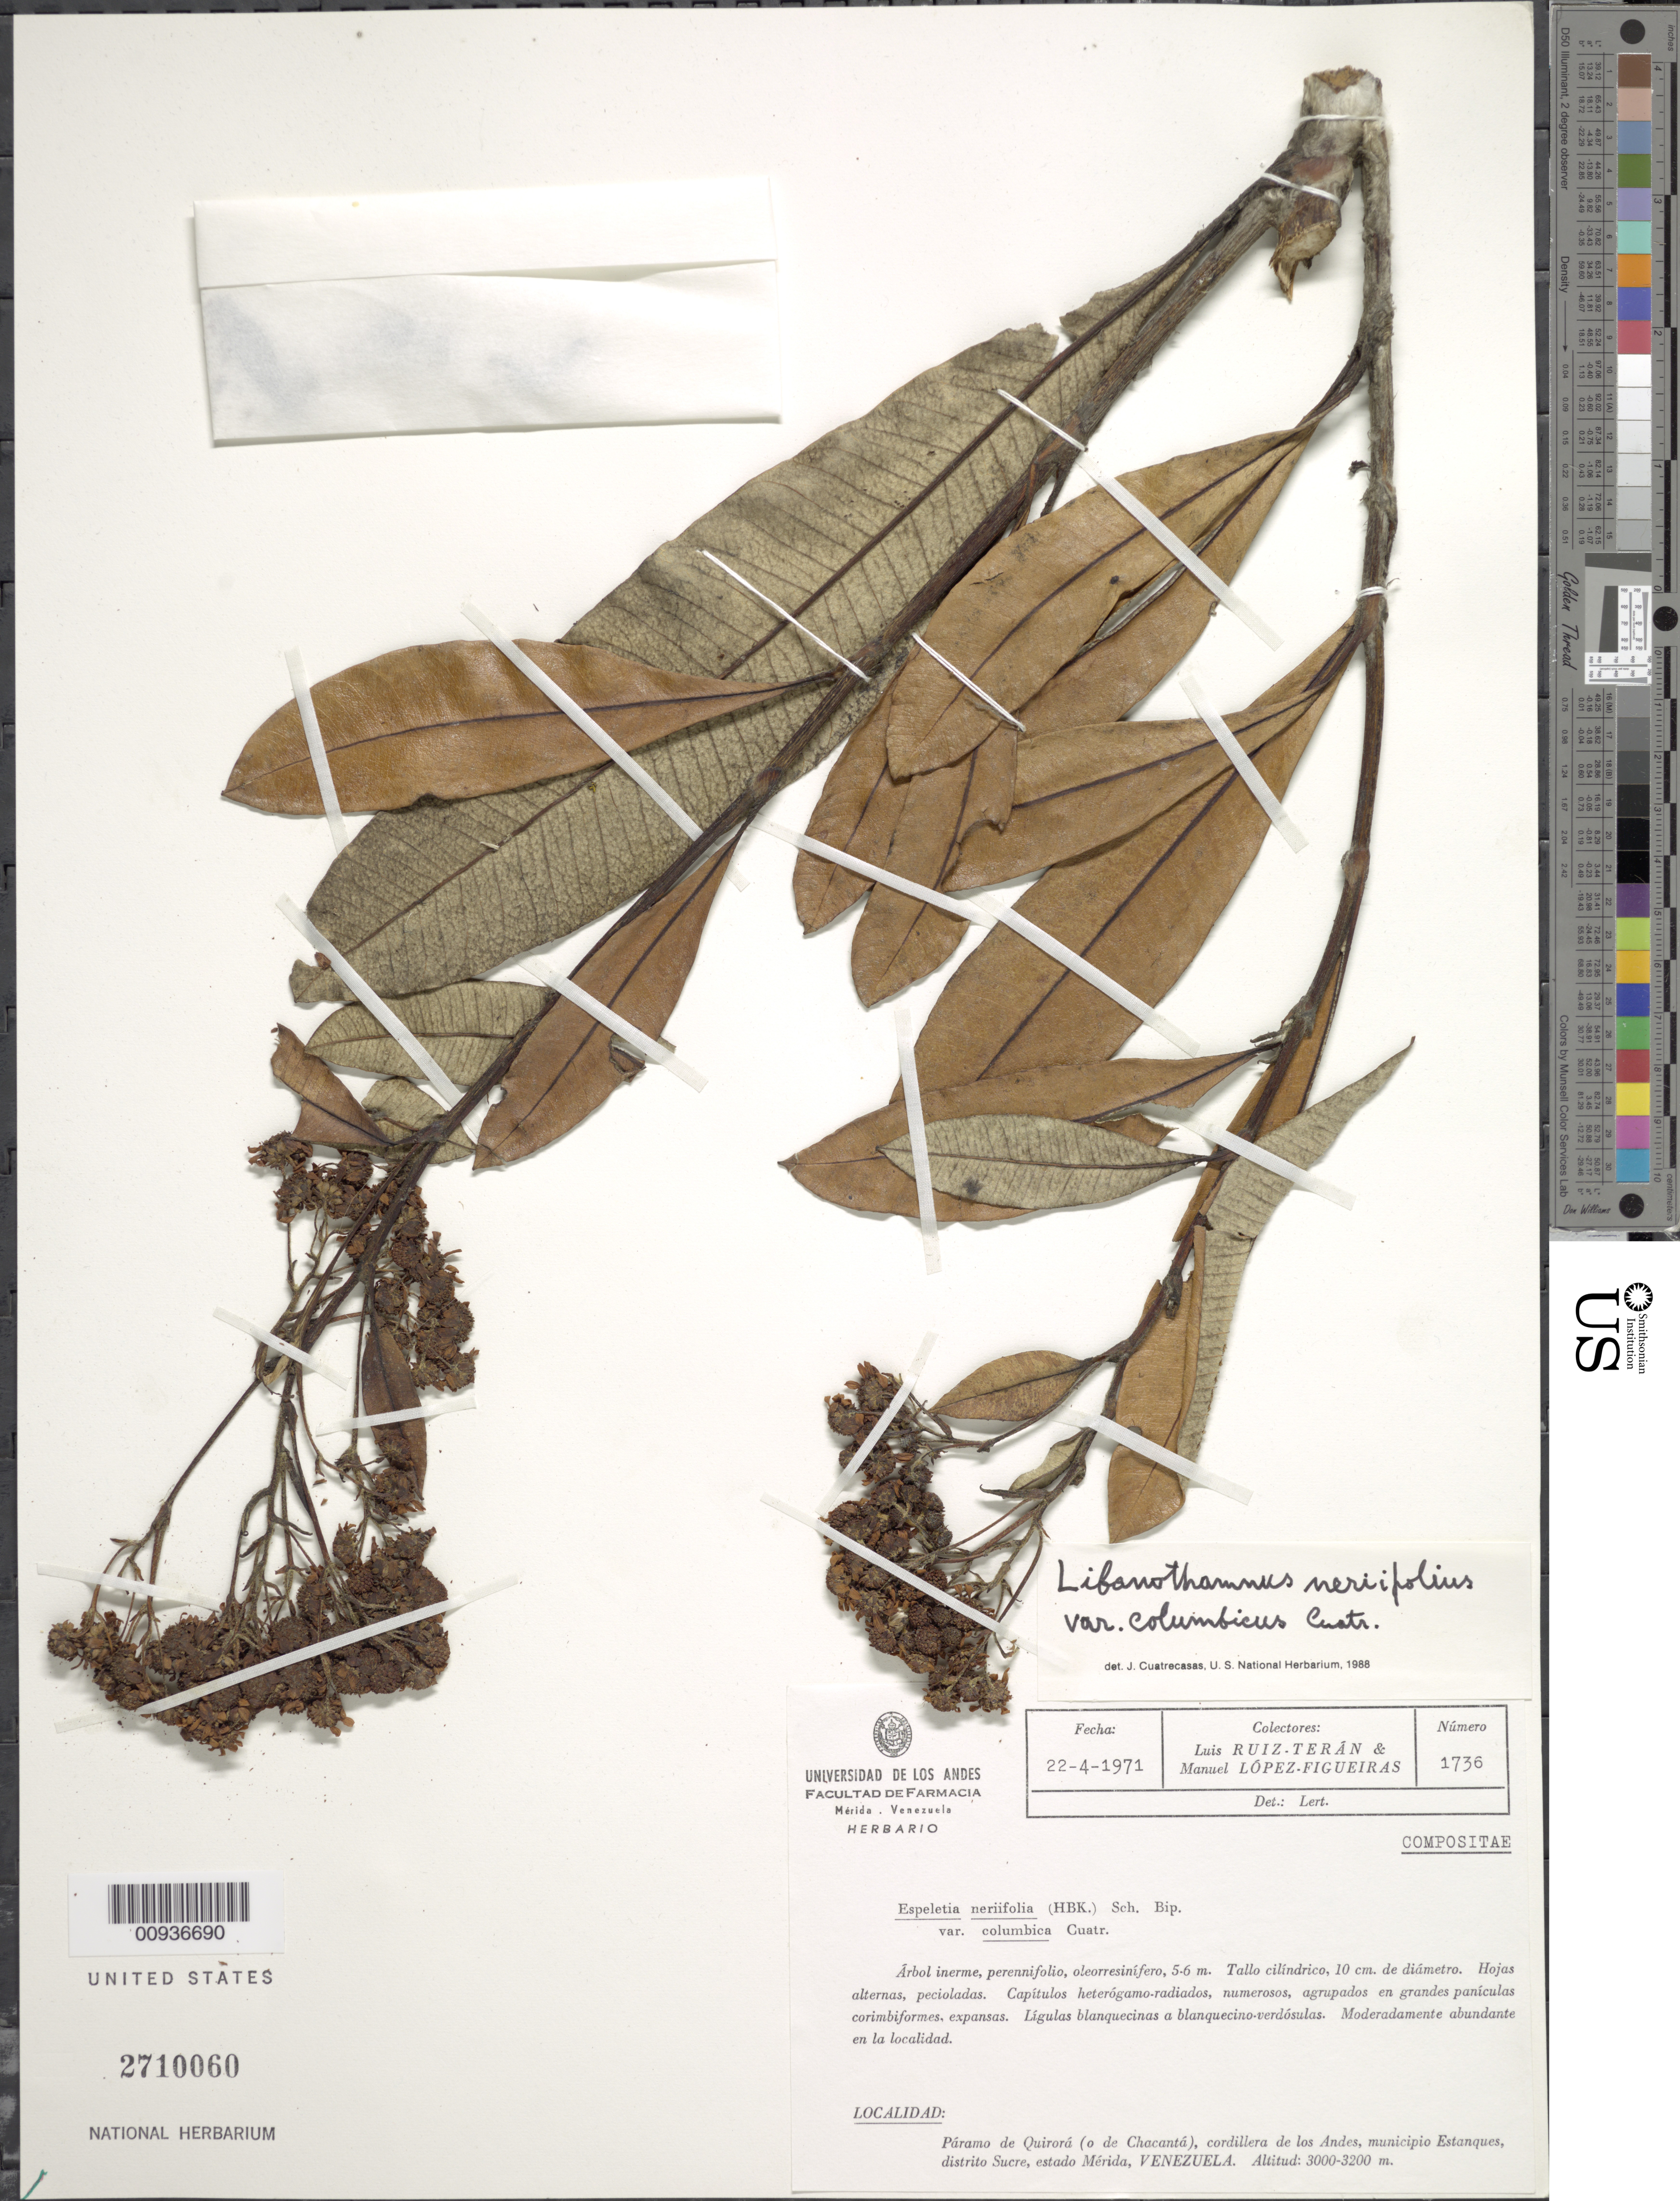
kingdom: Plantae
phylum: Tracheophyta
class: Magnoliopsida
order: Asterales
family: Asteraceae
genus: Libanothamnus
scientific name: Libanothamnus neriifolius var. columbicus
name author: (Cuatrec.) Cuatrec.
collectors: L. Teran & M. López Figueiras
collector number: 1736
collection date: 1971-04-22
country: Venezuela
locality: Paramo de Quirora (o de Chacanta), cordillera de los Andes, municipio Estanques, Distrito Sucre, Estado Merida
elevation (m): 3000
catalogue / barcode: US 2710060